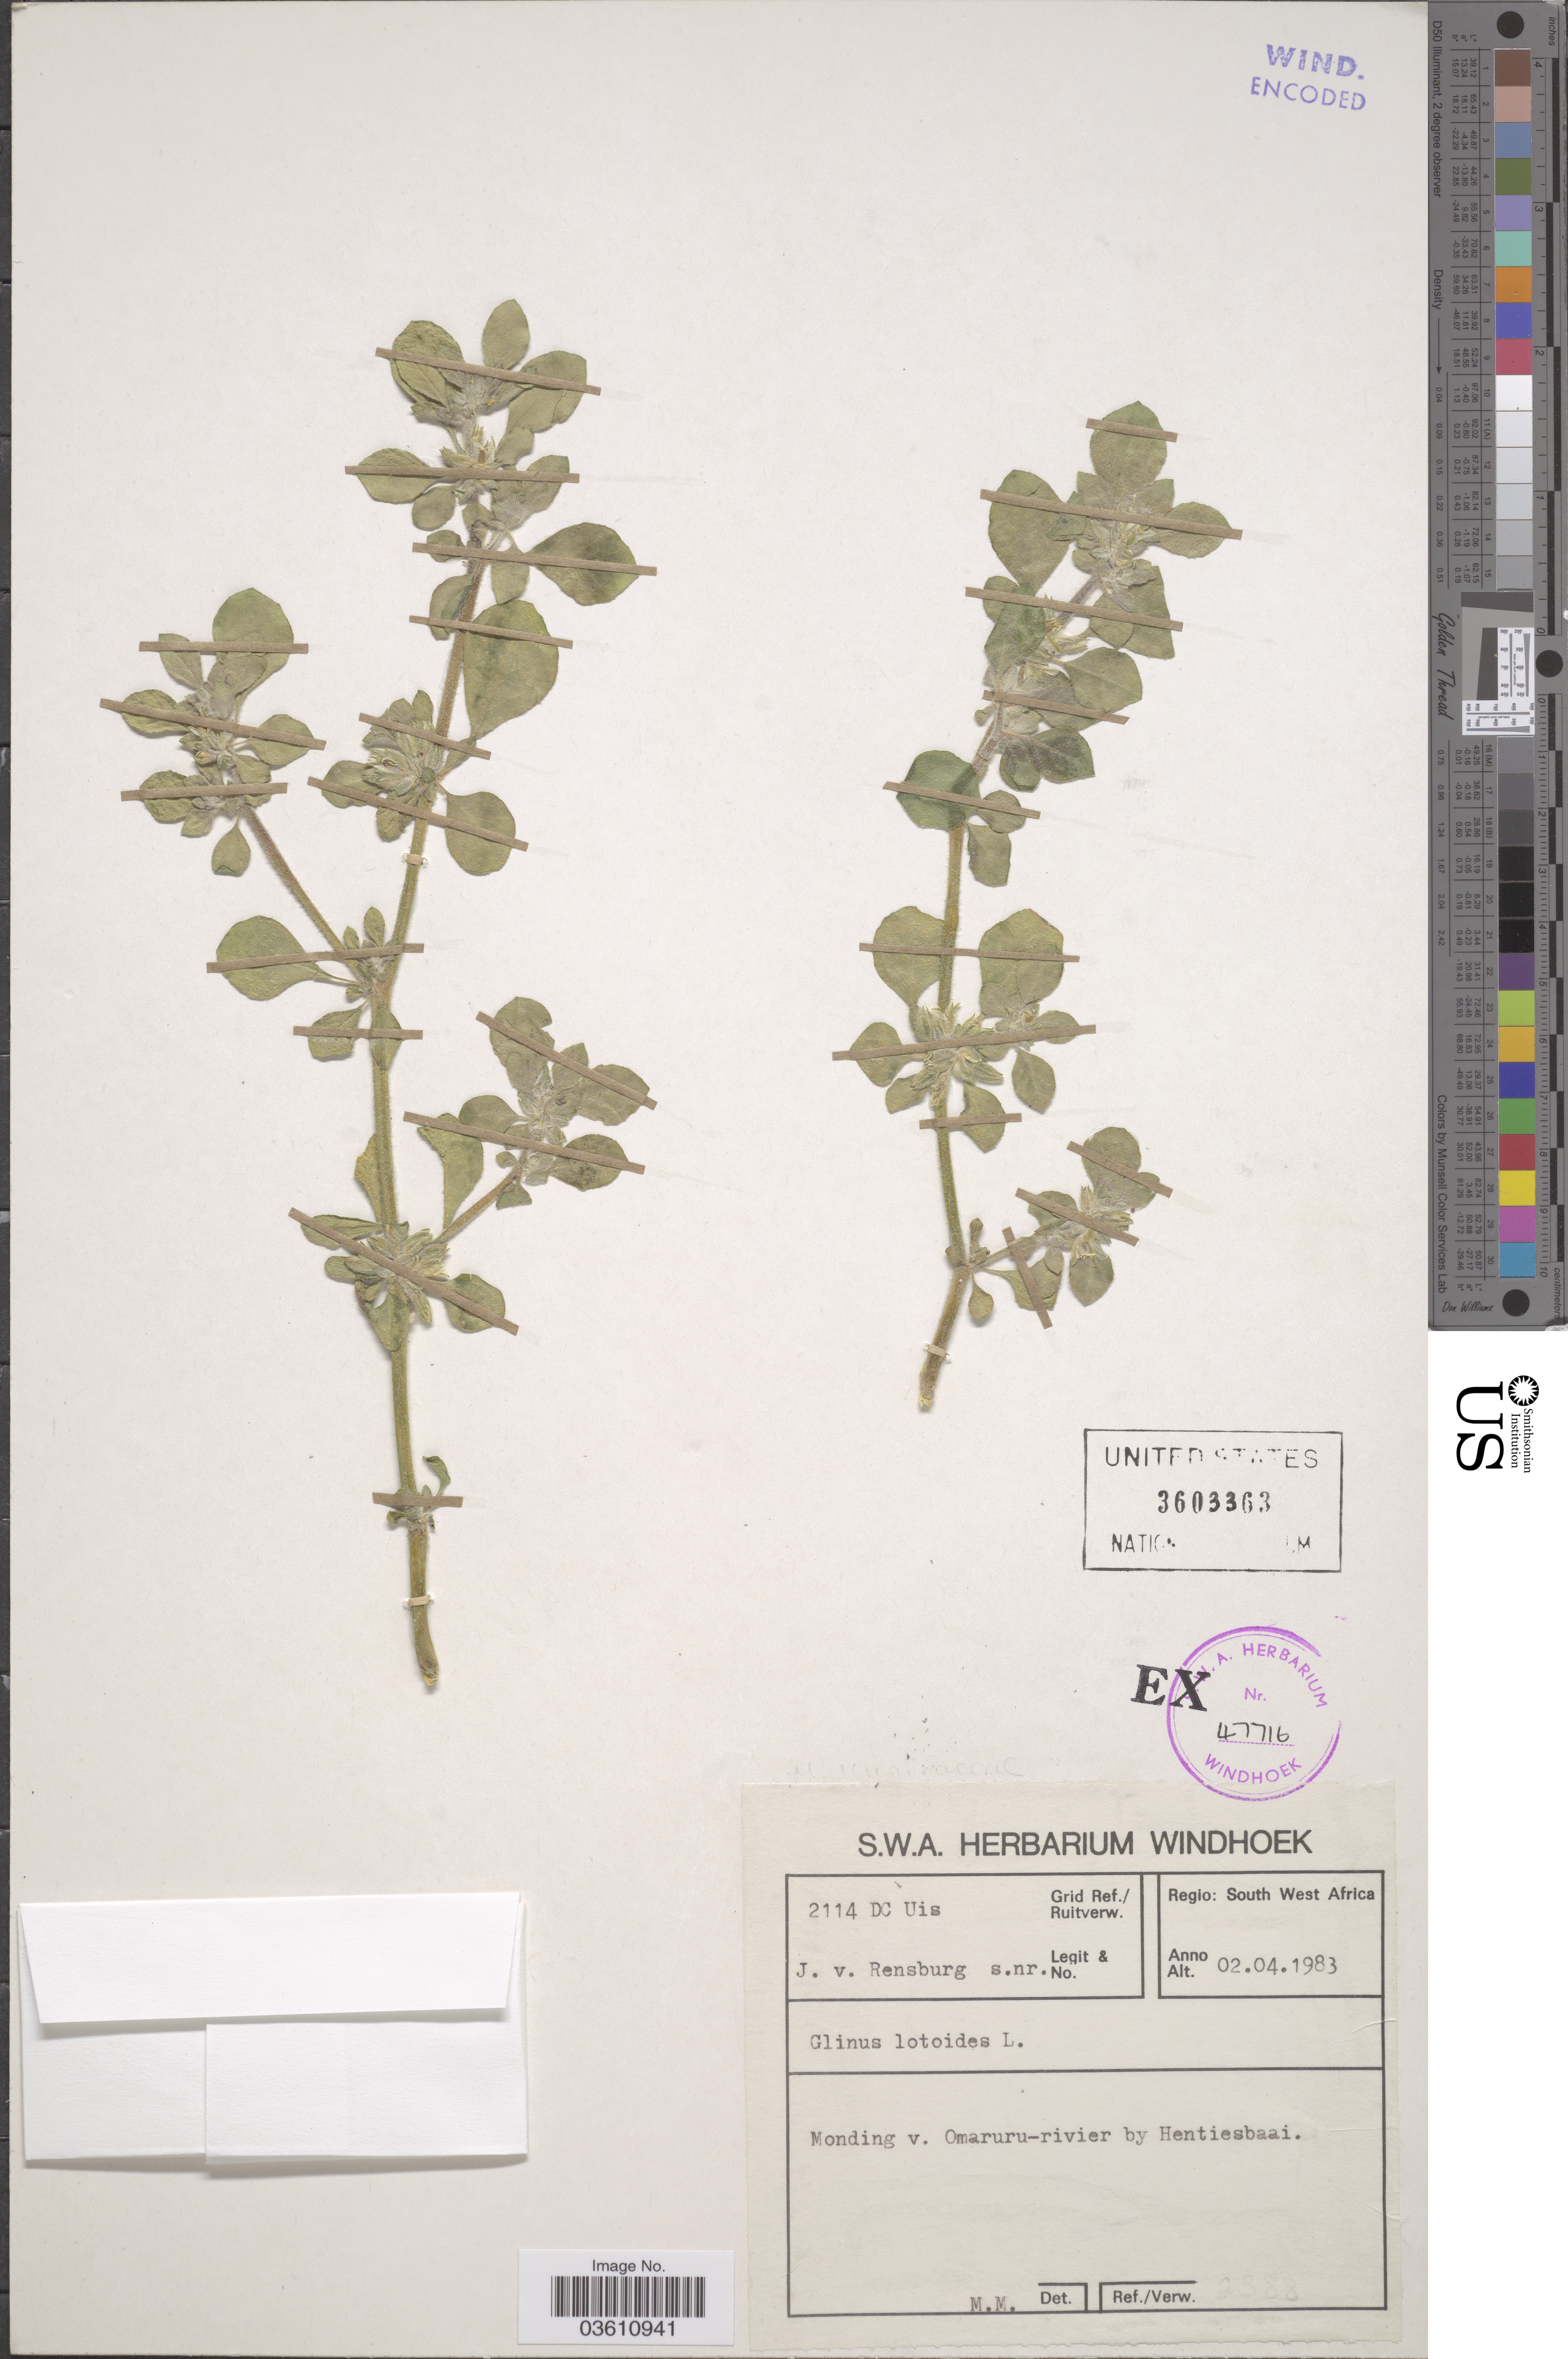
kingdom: Plantae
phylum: Tracheophyta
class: Magnoliopsida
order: Caryophyllales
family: Molluginaceae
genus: Glinus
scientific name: Glinus lotoides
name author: L.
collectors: J. Rensburg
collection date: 1983-04-02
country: Namibia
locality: Grid Ref./ Ruitverw. 2114 DC Uis. Regio: South West Africa. Monding v. Omaruru-rivier by Hentiesbaai.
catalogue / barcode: US 3603363